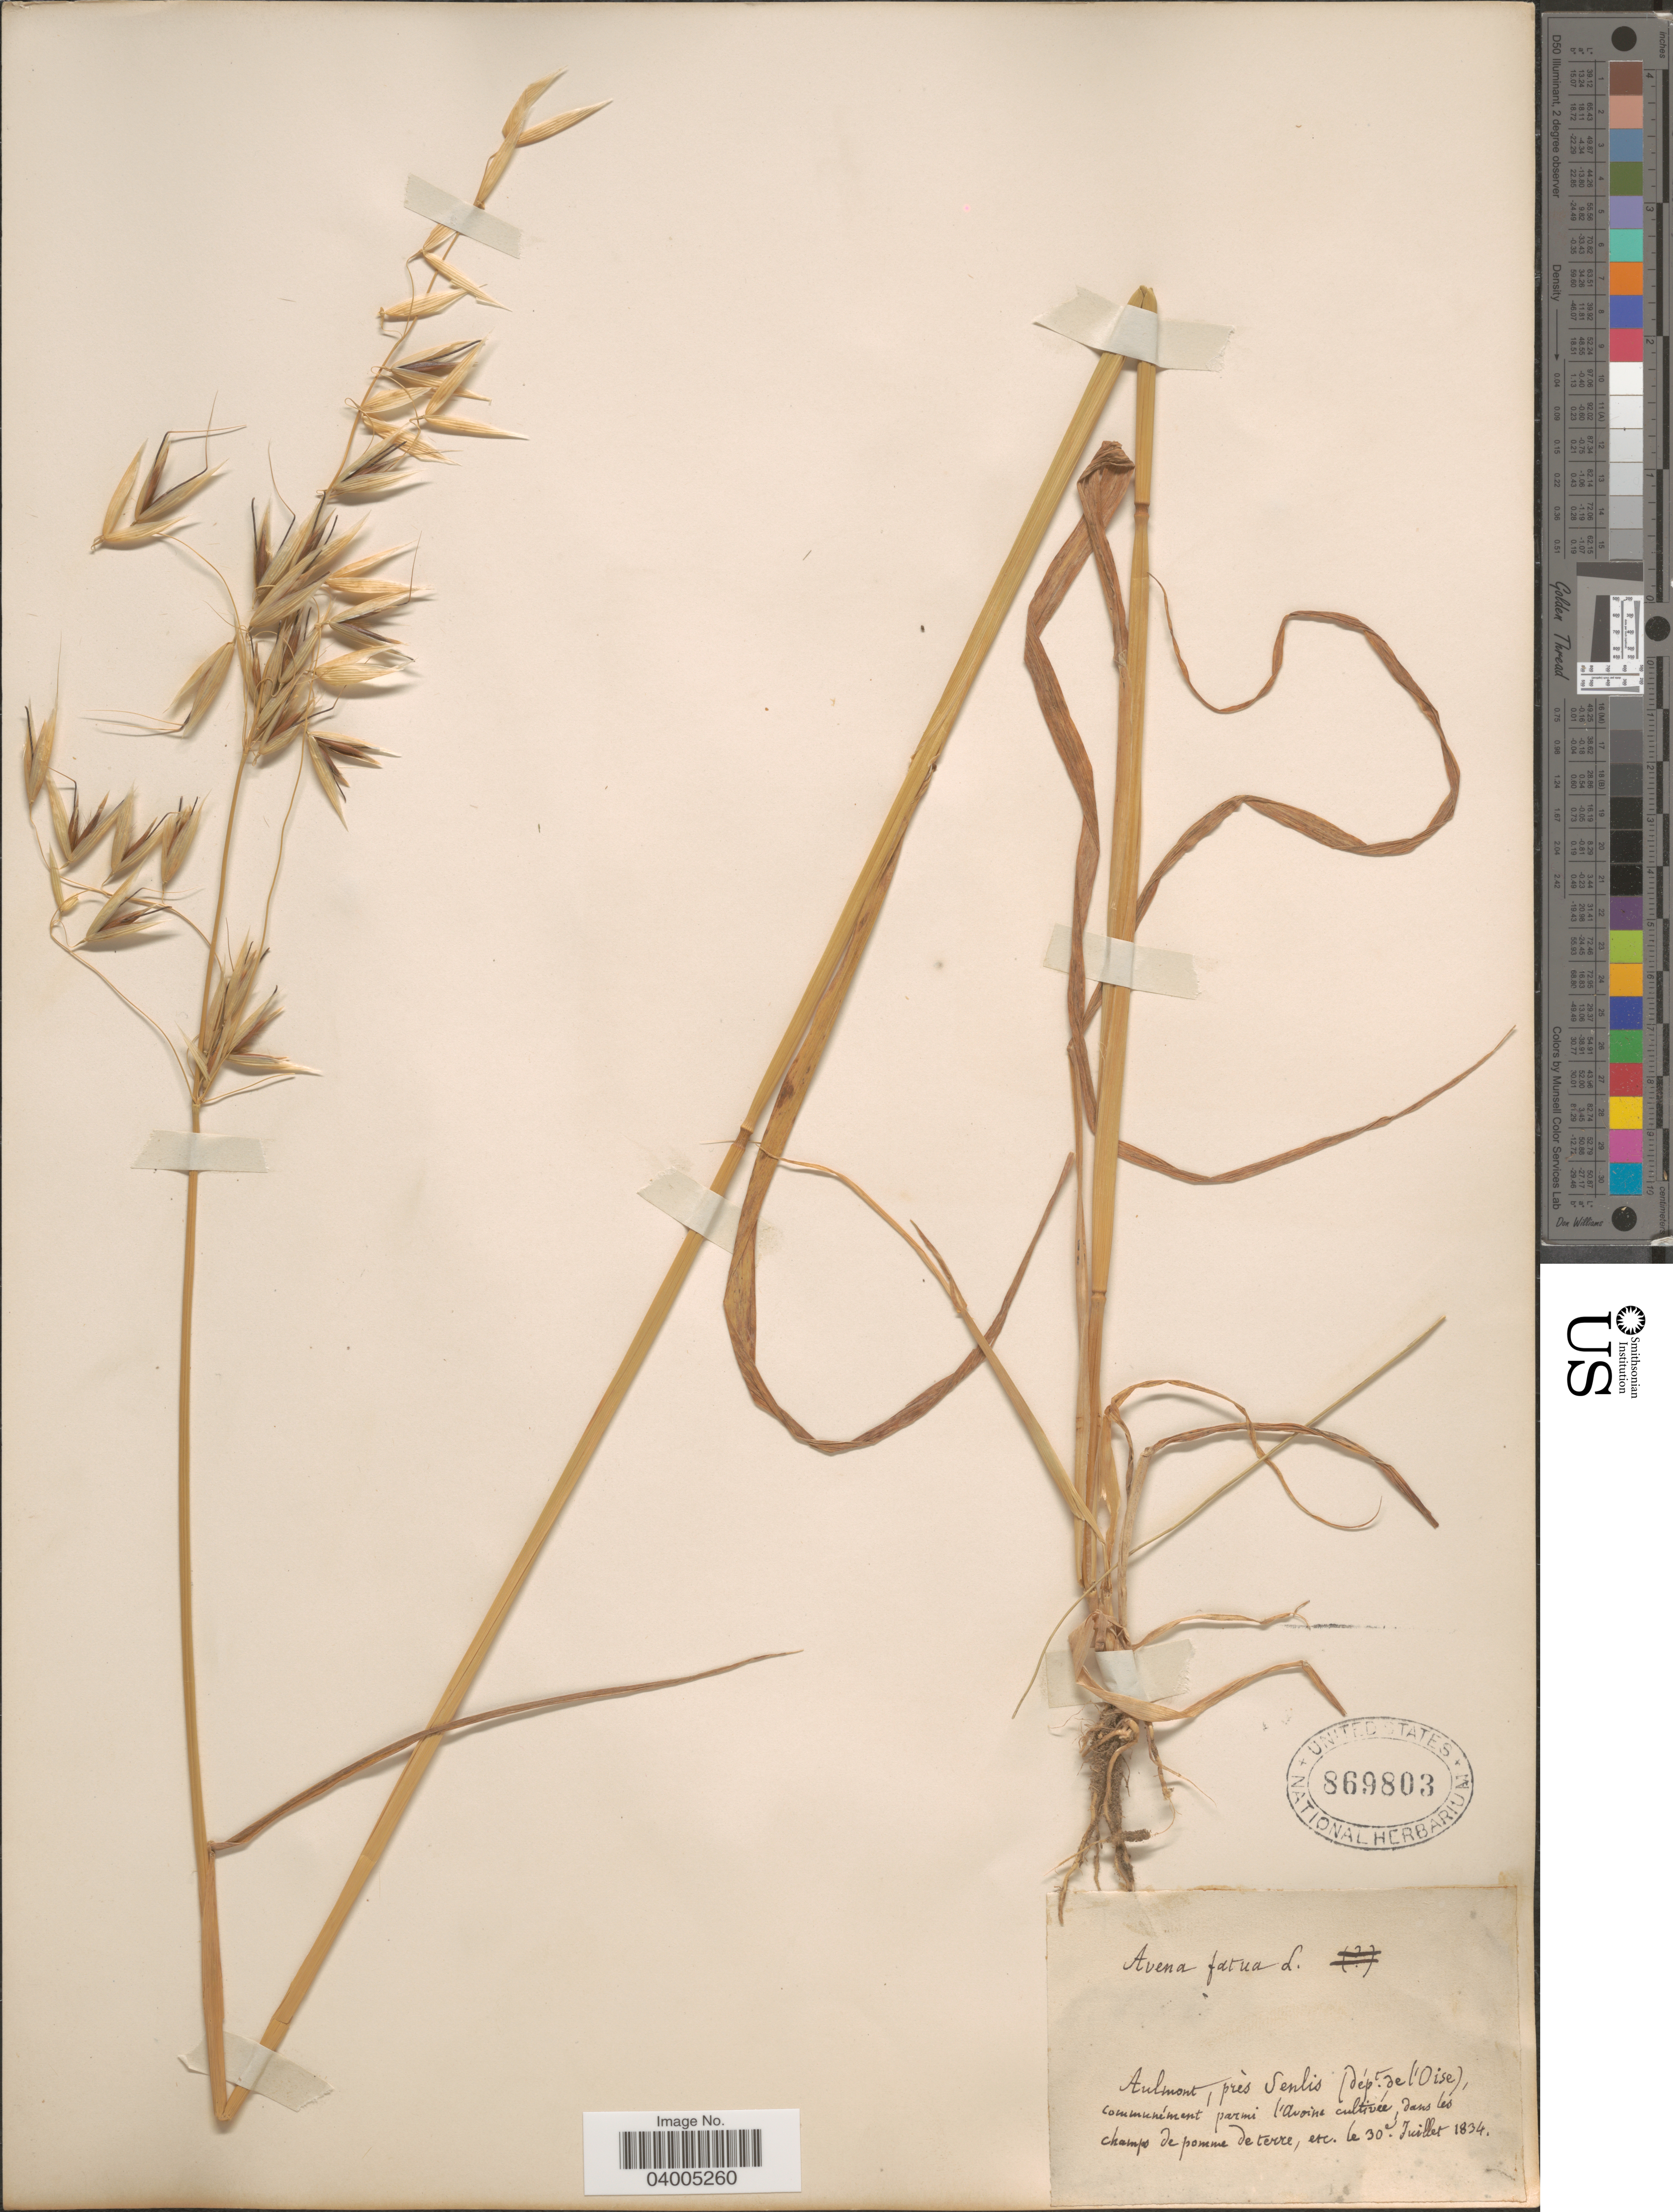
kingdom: Plantae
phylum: Tracheophyta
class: Liliopsida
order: Poales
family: Poaceae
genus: Avena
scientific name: Avena fatua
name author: L.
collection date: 1834-07-30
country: France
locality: Aulmont, près Senlis (dept. del Oise), communément parmi (Avoine cultivée, dans les champs de pomme de terre).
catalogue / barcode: US 869803